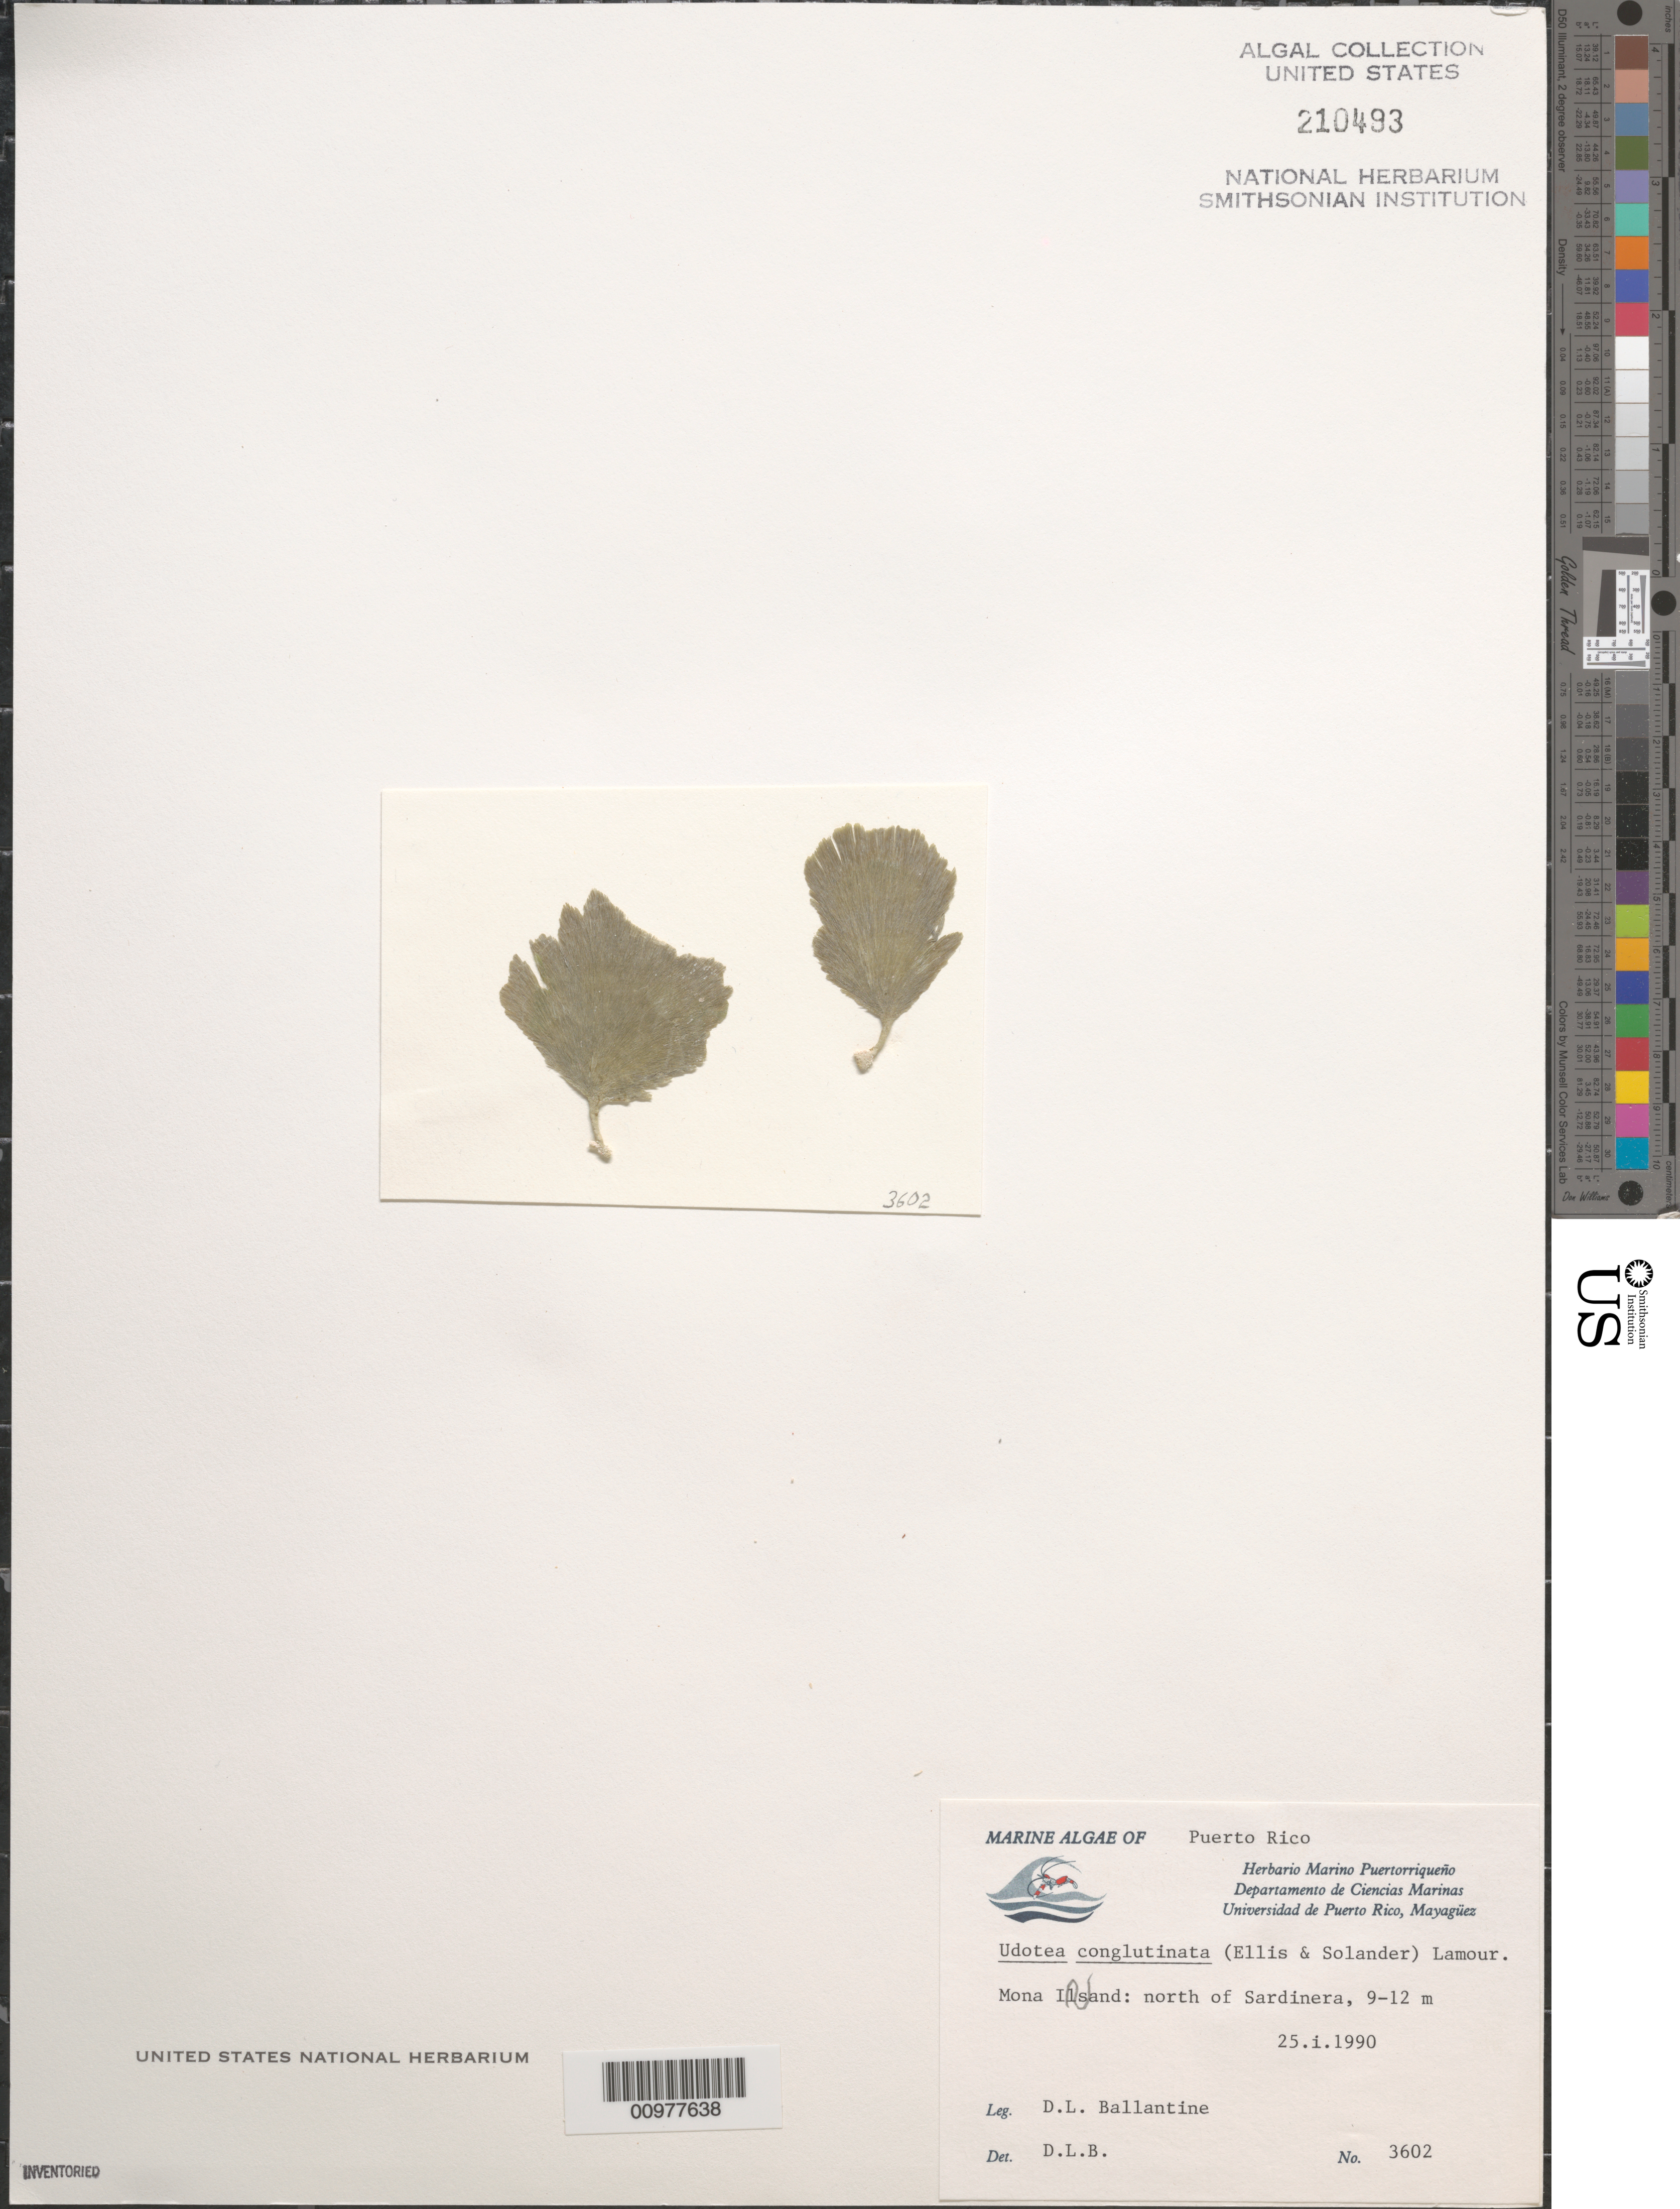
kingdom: Plantae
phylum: Chlorophyta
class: Ulvophyceae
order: Bryopsidales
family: Udoteaceae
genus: Udotea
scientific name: Udotea conglutinata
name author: (Ellis & Sol.) J.V.Lamouroux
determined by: Ballantine, D. L.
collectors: D.L. Ballantine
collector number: DLB 3602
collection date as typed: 25 Jan 1990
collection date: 1990-01-25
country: Puerto Rico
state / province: Mayaguez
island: Isla de Mona (Mona Island)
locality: North of Sardinera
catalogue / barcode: US 210493